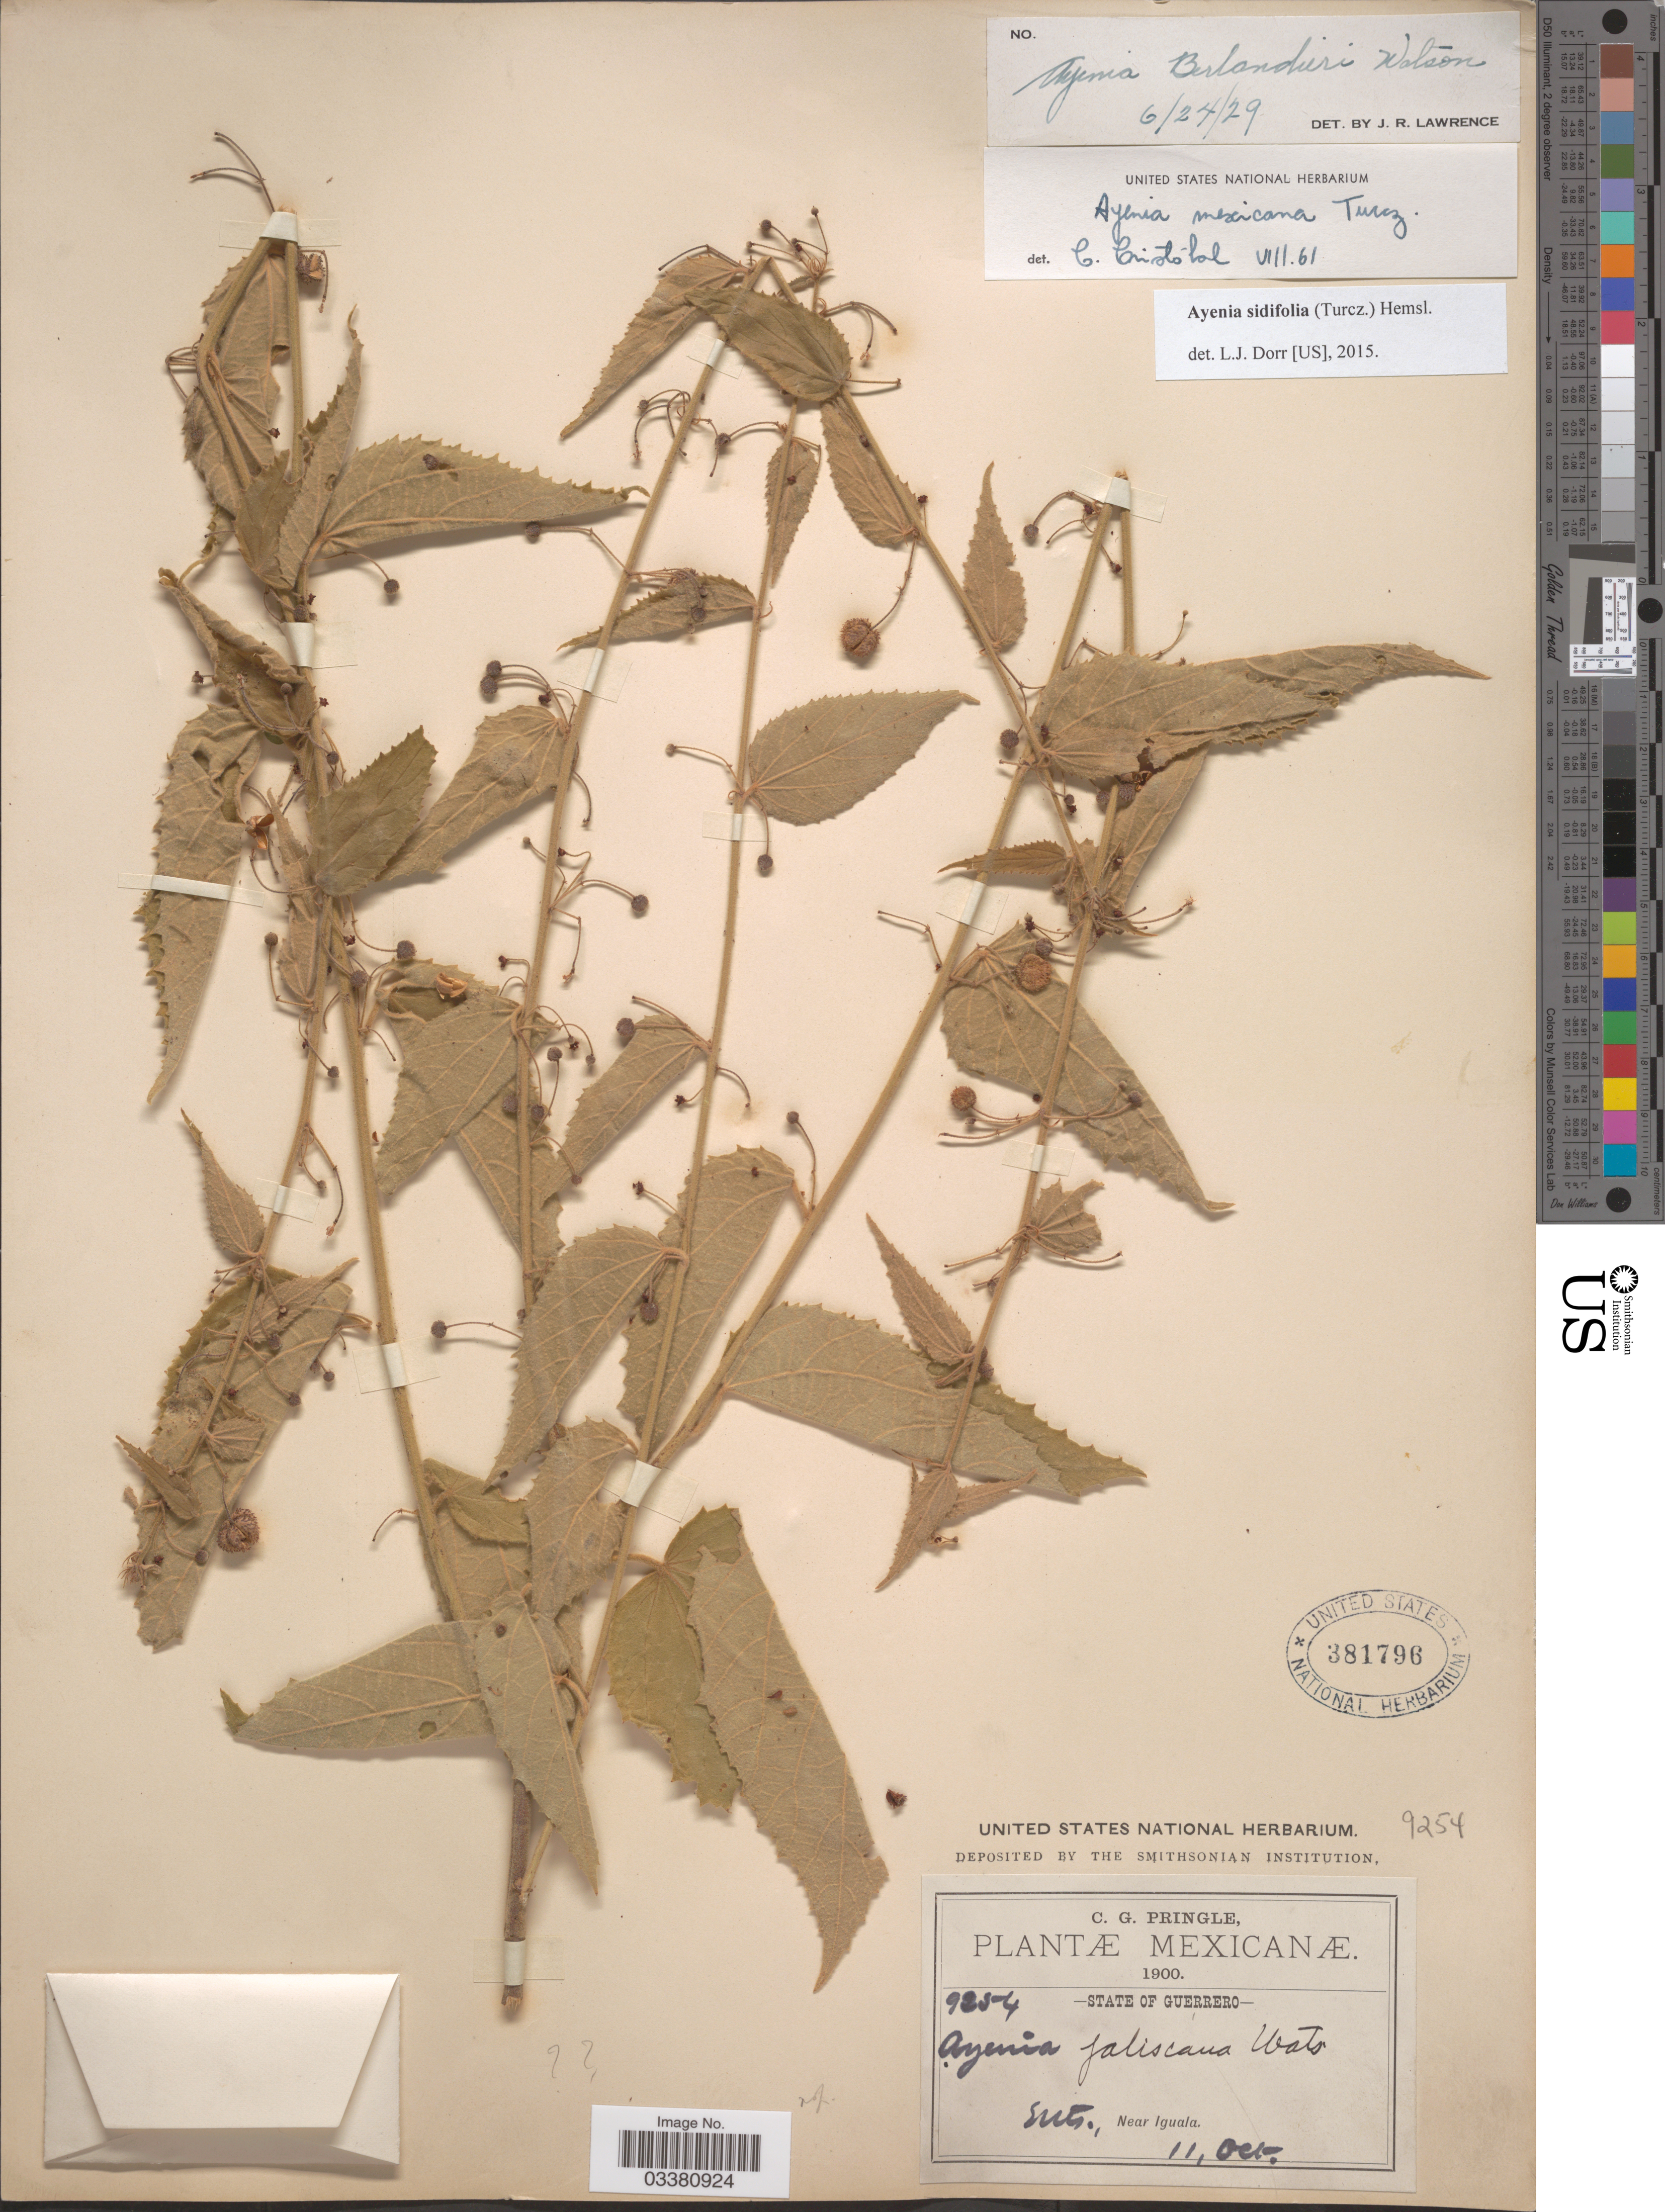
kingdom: Plantae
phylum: Tracheophyta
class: Magnoliopsida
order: Malvales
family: Malvaceae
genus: Ayenia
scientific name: Ayenia sidifolia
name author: (Turcz.) Hemsley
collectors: C. G. Pringle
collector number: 9254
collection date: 1900-10-11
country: Mexico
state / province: Guerrero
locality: Mts., near Iguala.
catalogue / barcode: US 381796